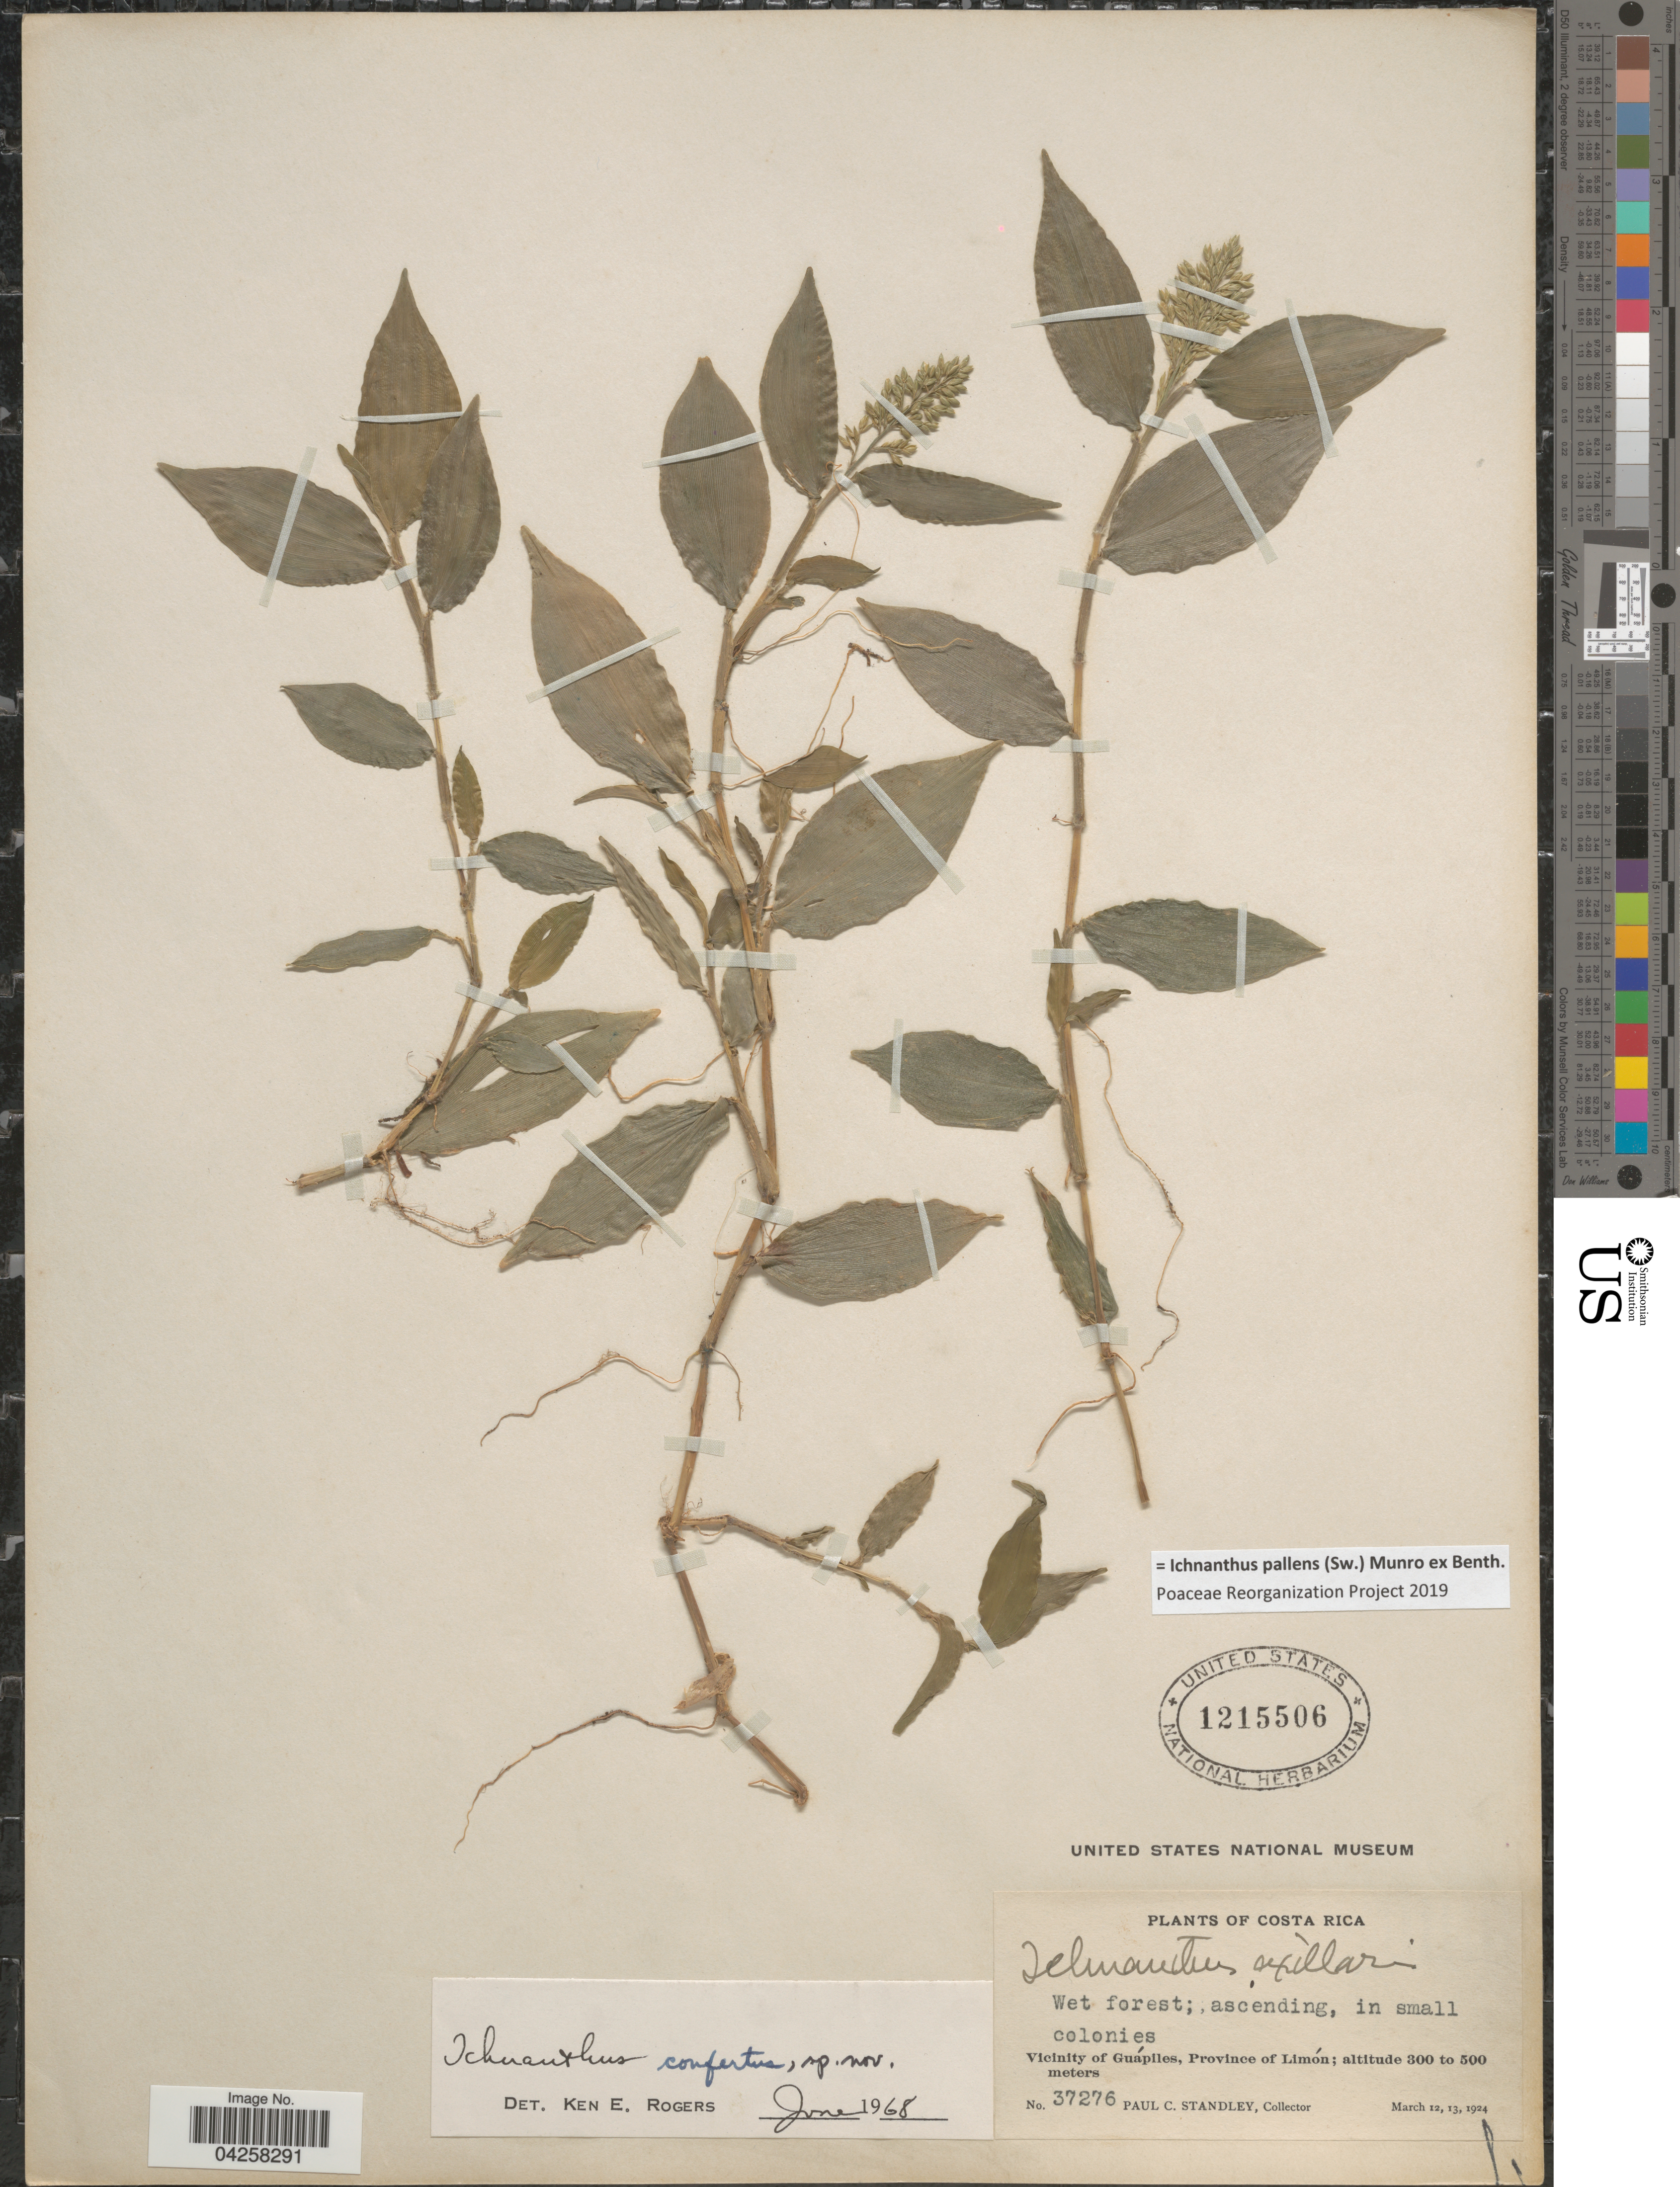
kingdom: Plantae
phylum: Tracheophyta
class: Liliopsida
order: Poales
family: Poaceae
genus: Ichnanthus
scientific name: Ichnanthus pallens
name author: (Sw.) Munro ex Benth.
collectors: P. C. Standley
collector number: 37276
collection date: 1924-03-12/1924-03-13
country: Costa Rica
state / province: Limón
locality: Vicinity of Guápiles.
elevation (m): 300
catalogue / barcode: US 1215506